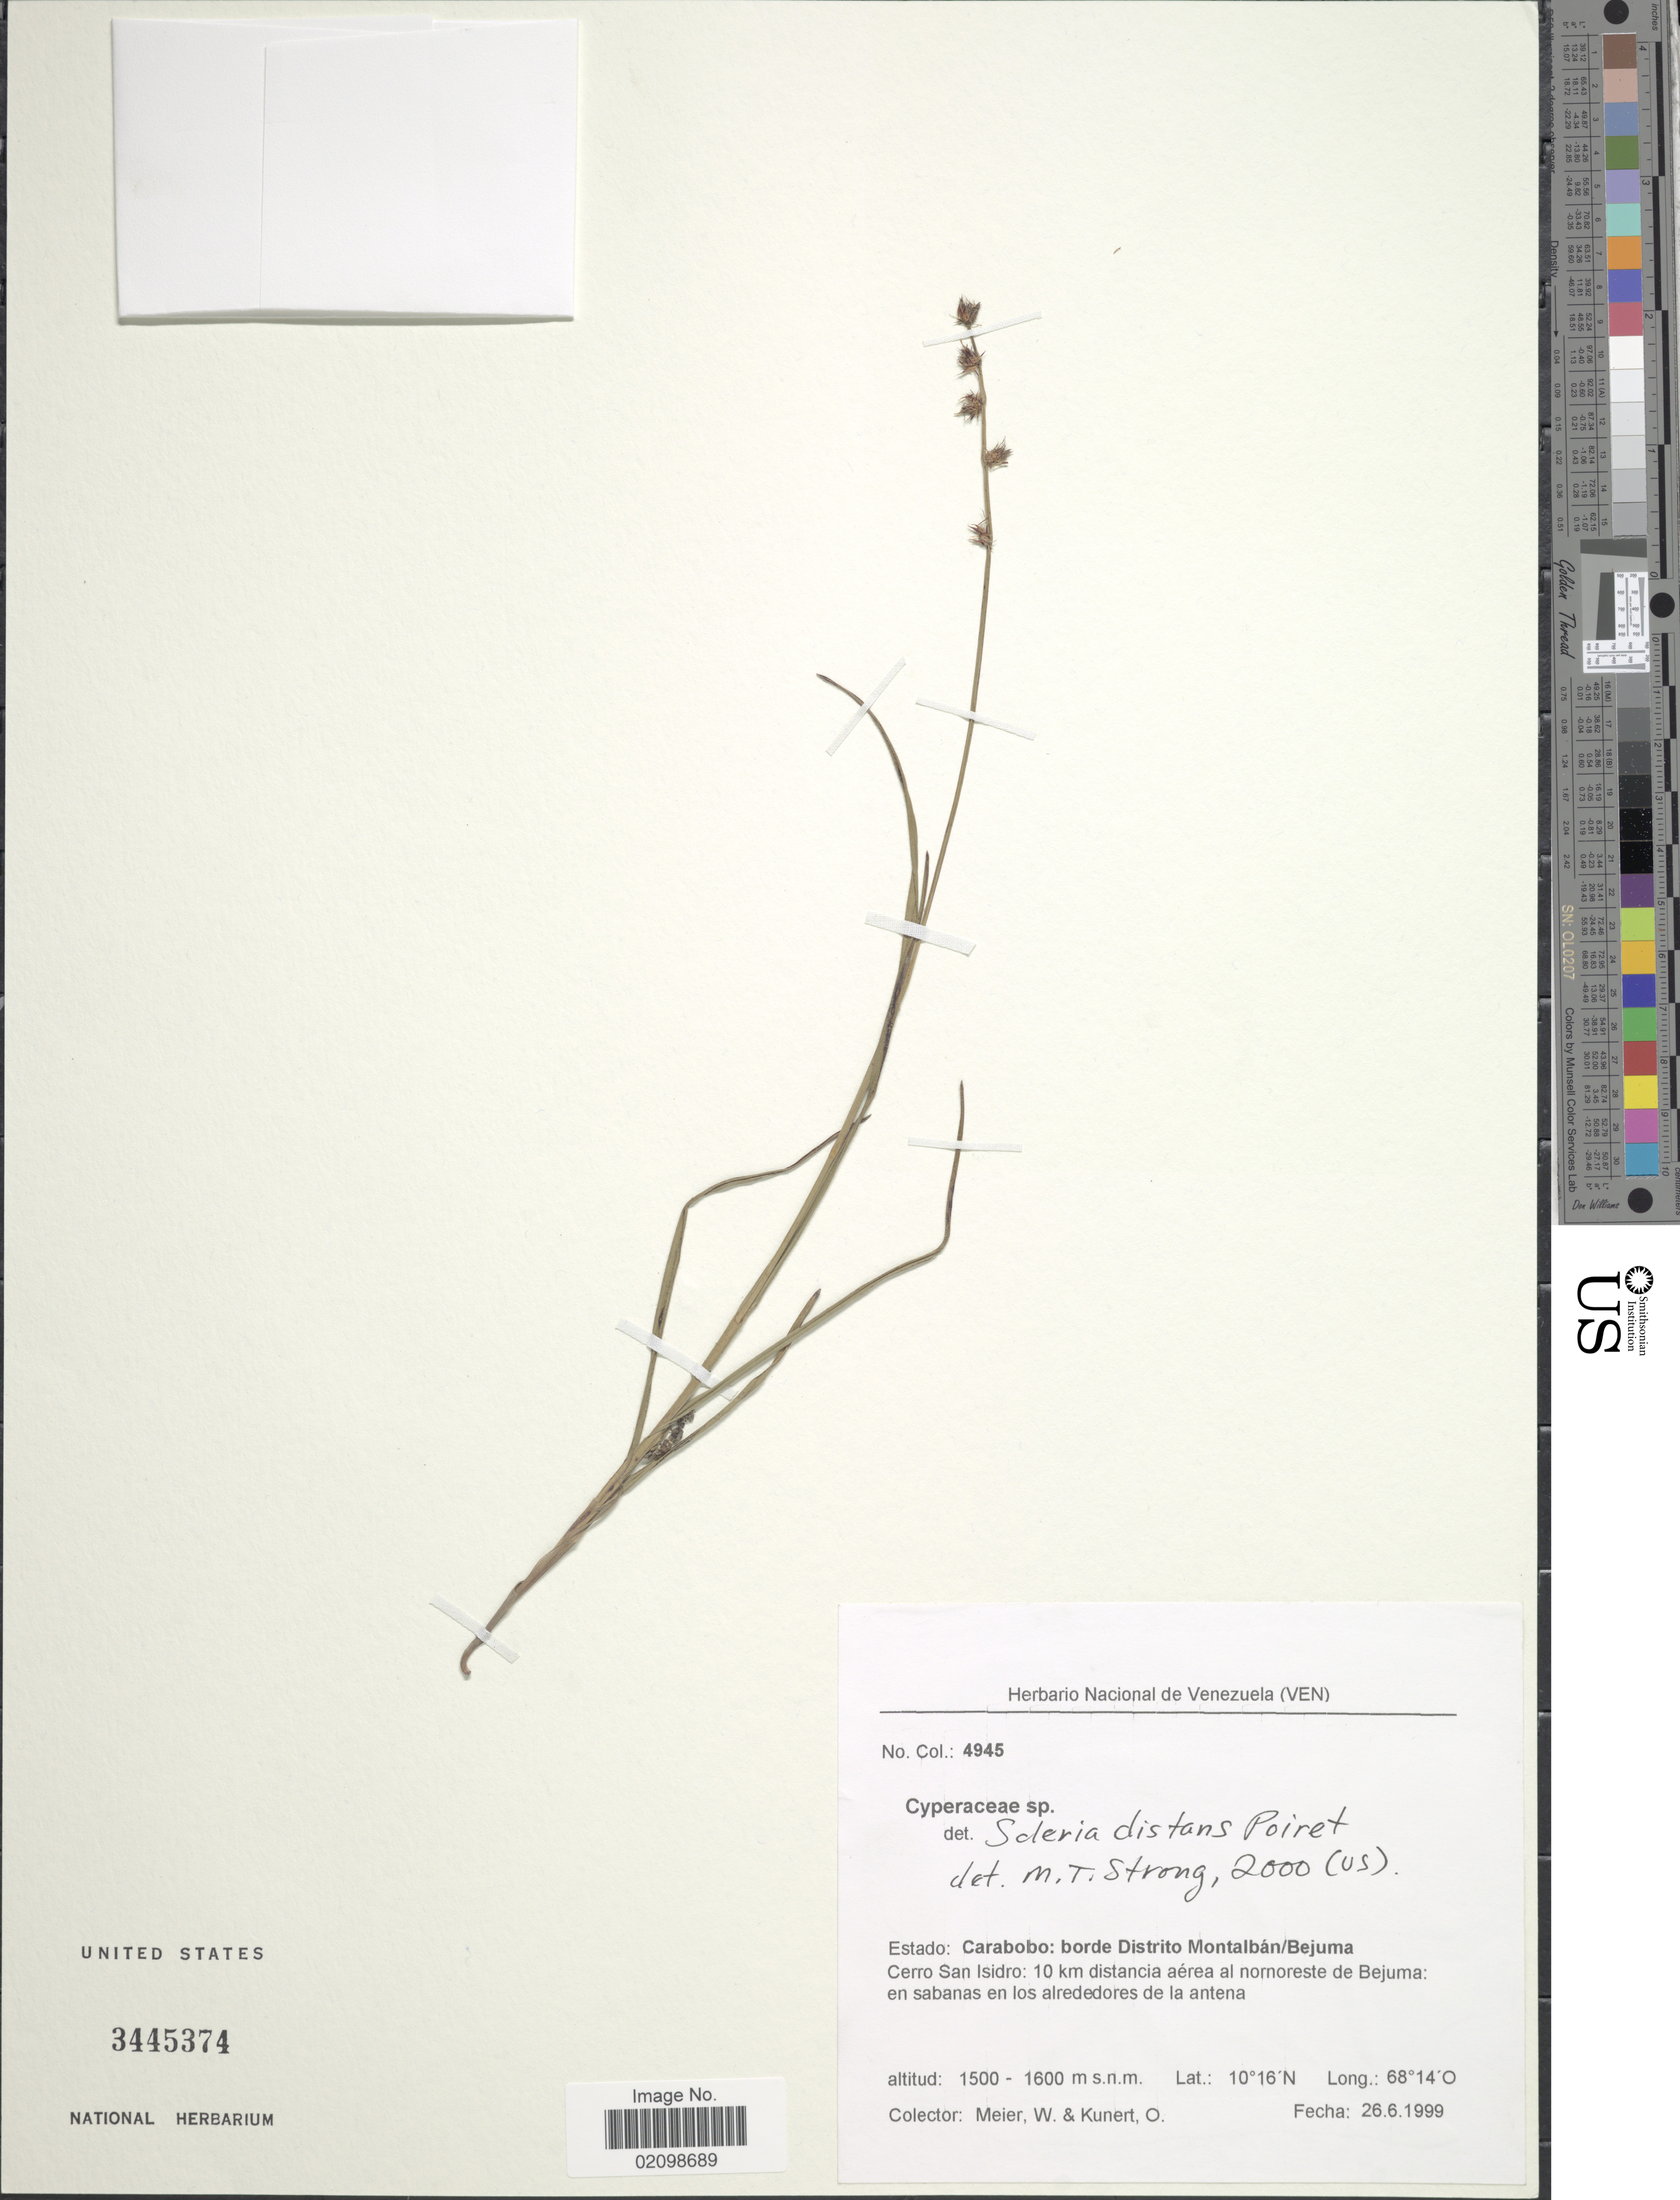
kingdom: Plantae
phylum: Tracheophyta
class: Liliopsida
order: Poales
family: Cyperaceae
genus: Scleria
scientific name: Scleria distans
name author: Poir.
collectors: W. Meier & O. Kunert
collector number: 4945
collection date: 1999-06-26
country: Venezuela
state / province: Carabobo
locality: Estado: Carabobo: borde Distrito Montalban/Bejuma Cerro San Isidro: 10 km distancia aerea al nornoreste de Bejuma: en sabanas en los alredores de la antena.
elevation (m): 1500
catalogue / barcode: US 3445374